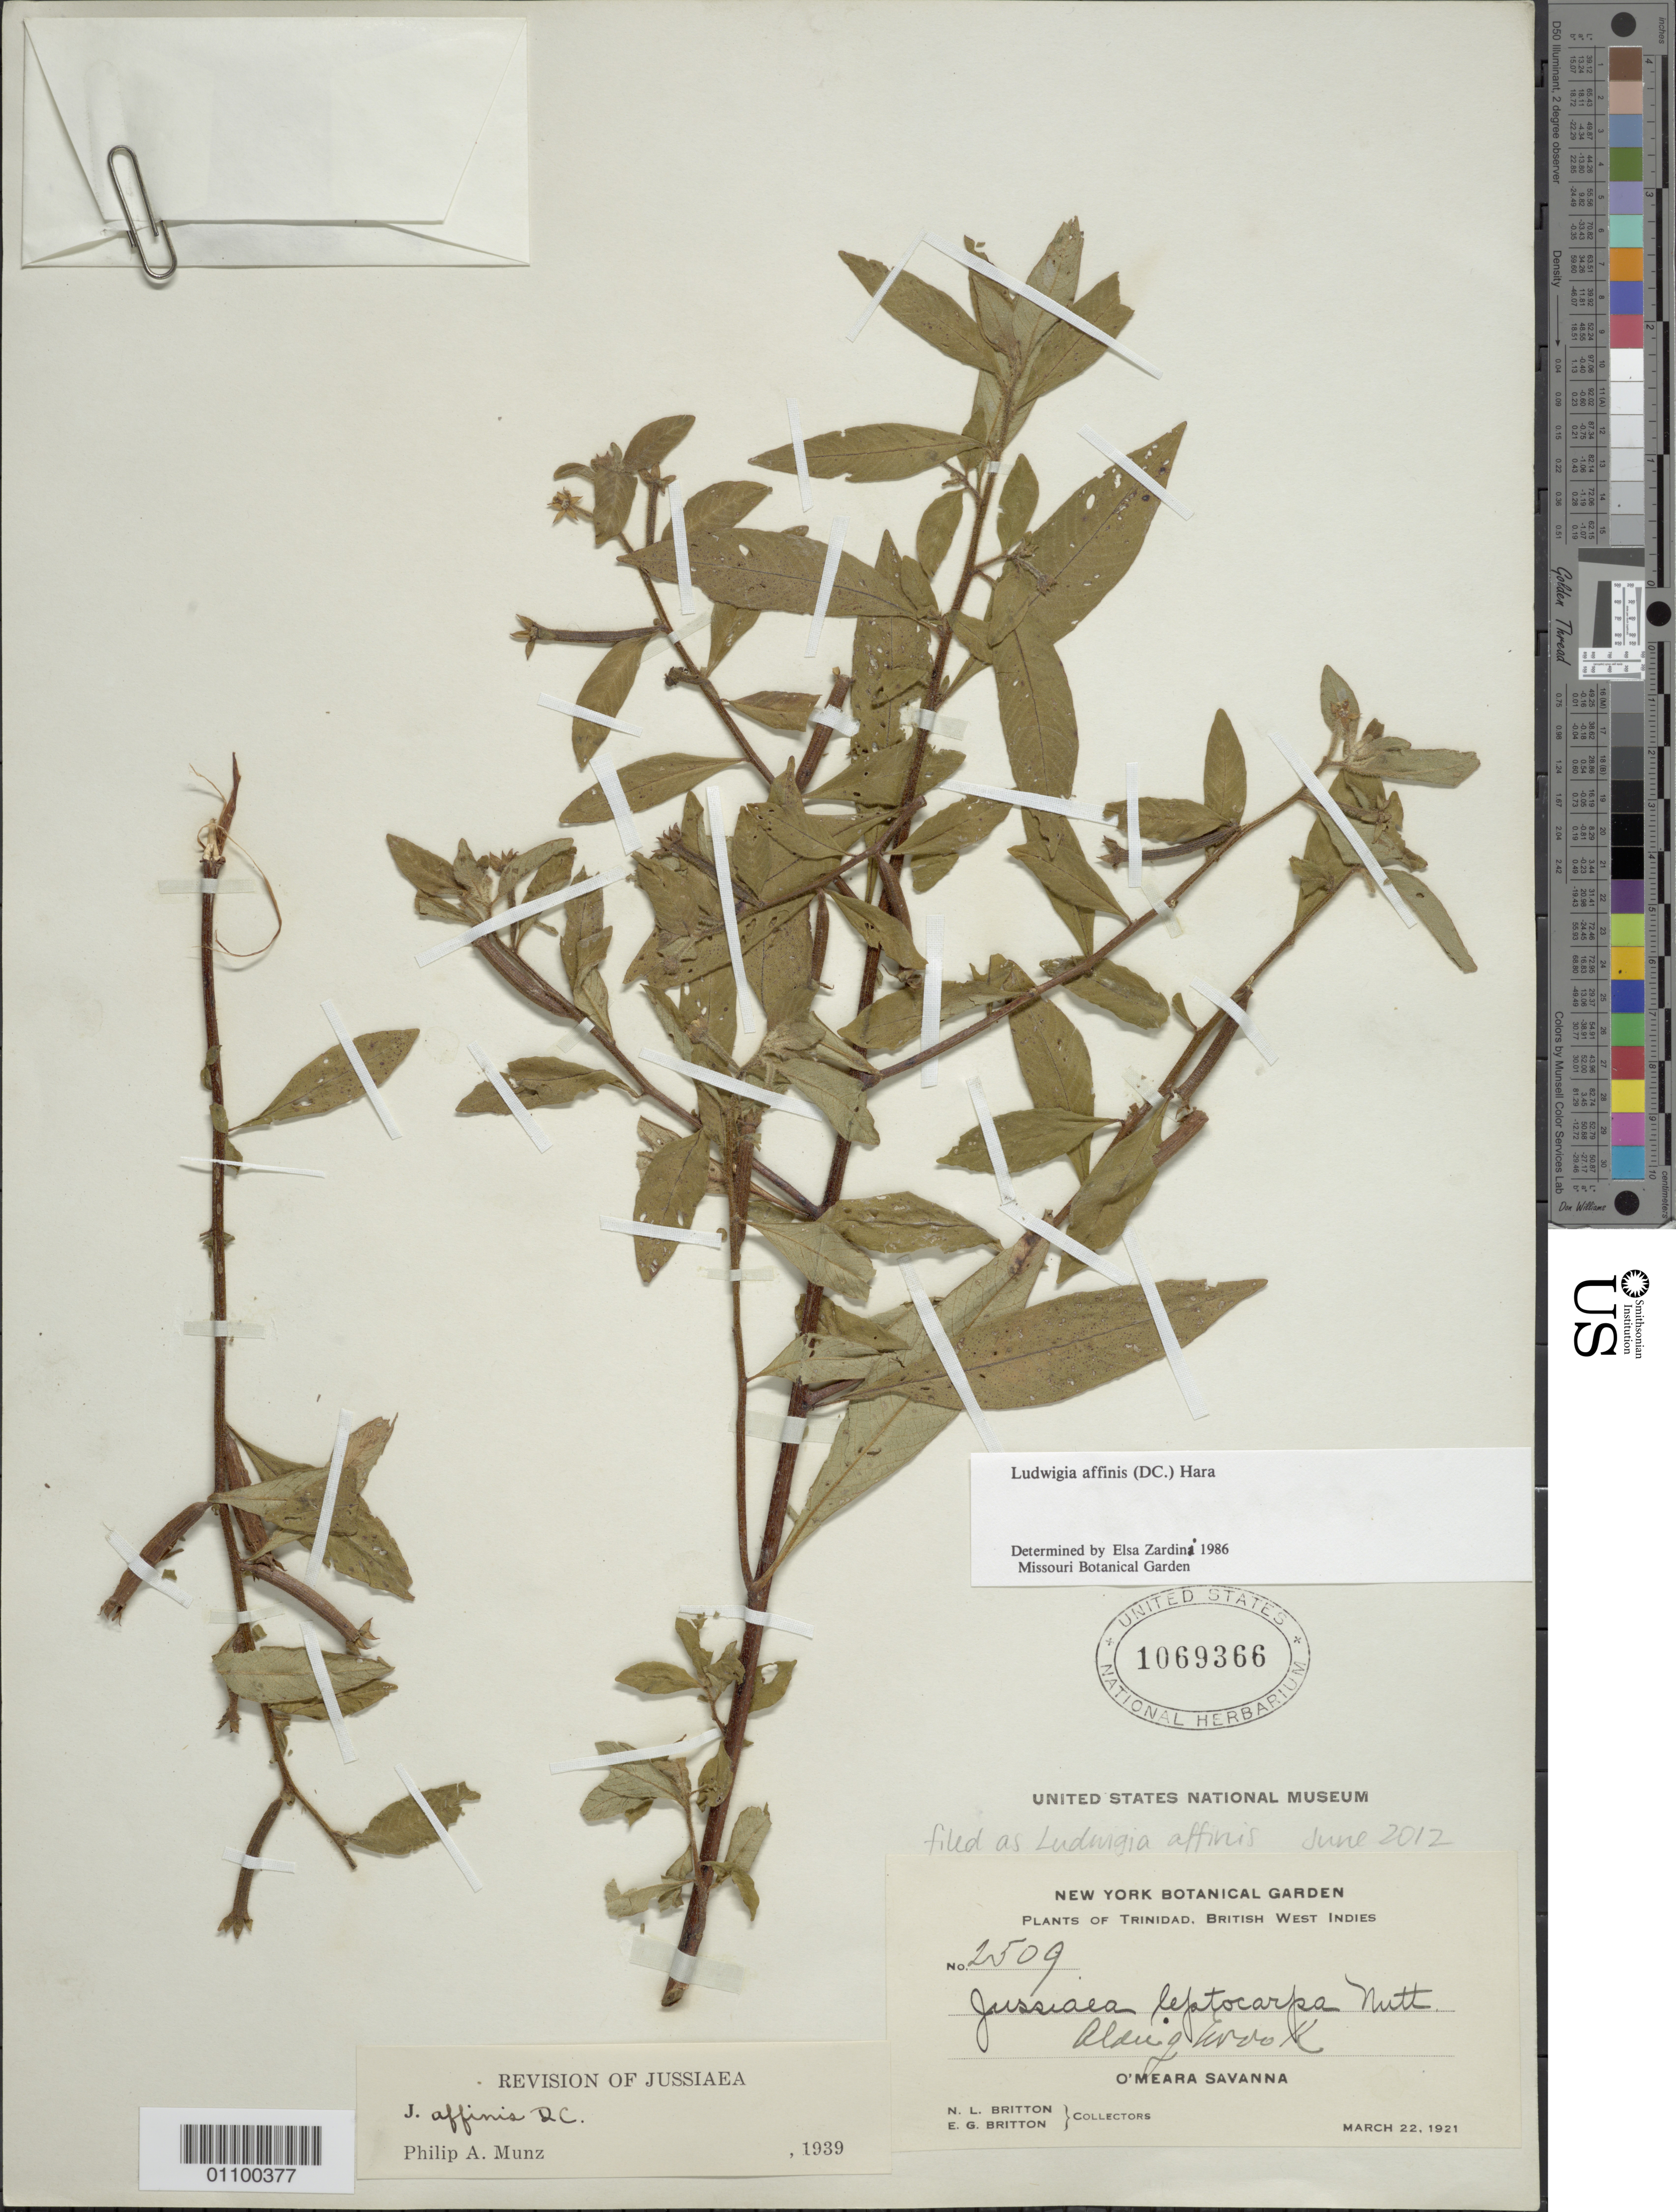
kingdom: Plantae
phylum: Tracheophyta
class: Magnoliopsida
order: Myrtales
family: Onagraceae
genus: Ludwigia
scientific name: Ludwigia affinis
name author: (DC.) H. Hara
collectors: N. Britton & E. G. Britton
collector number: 2509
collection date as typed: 22 Mar 1921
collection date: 1921-03-22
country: Trinidad and Tobago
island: Trinidad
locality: O'Meara Savanna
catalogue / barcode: US 1069366